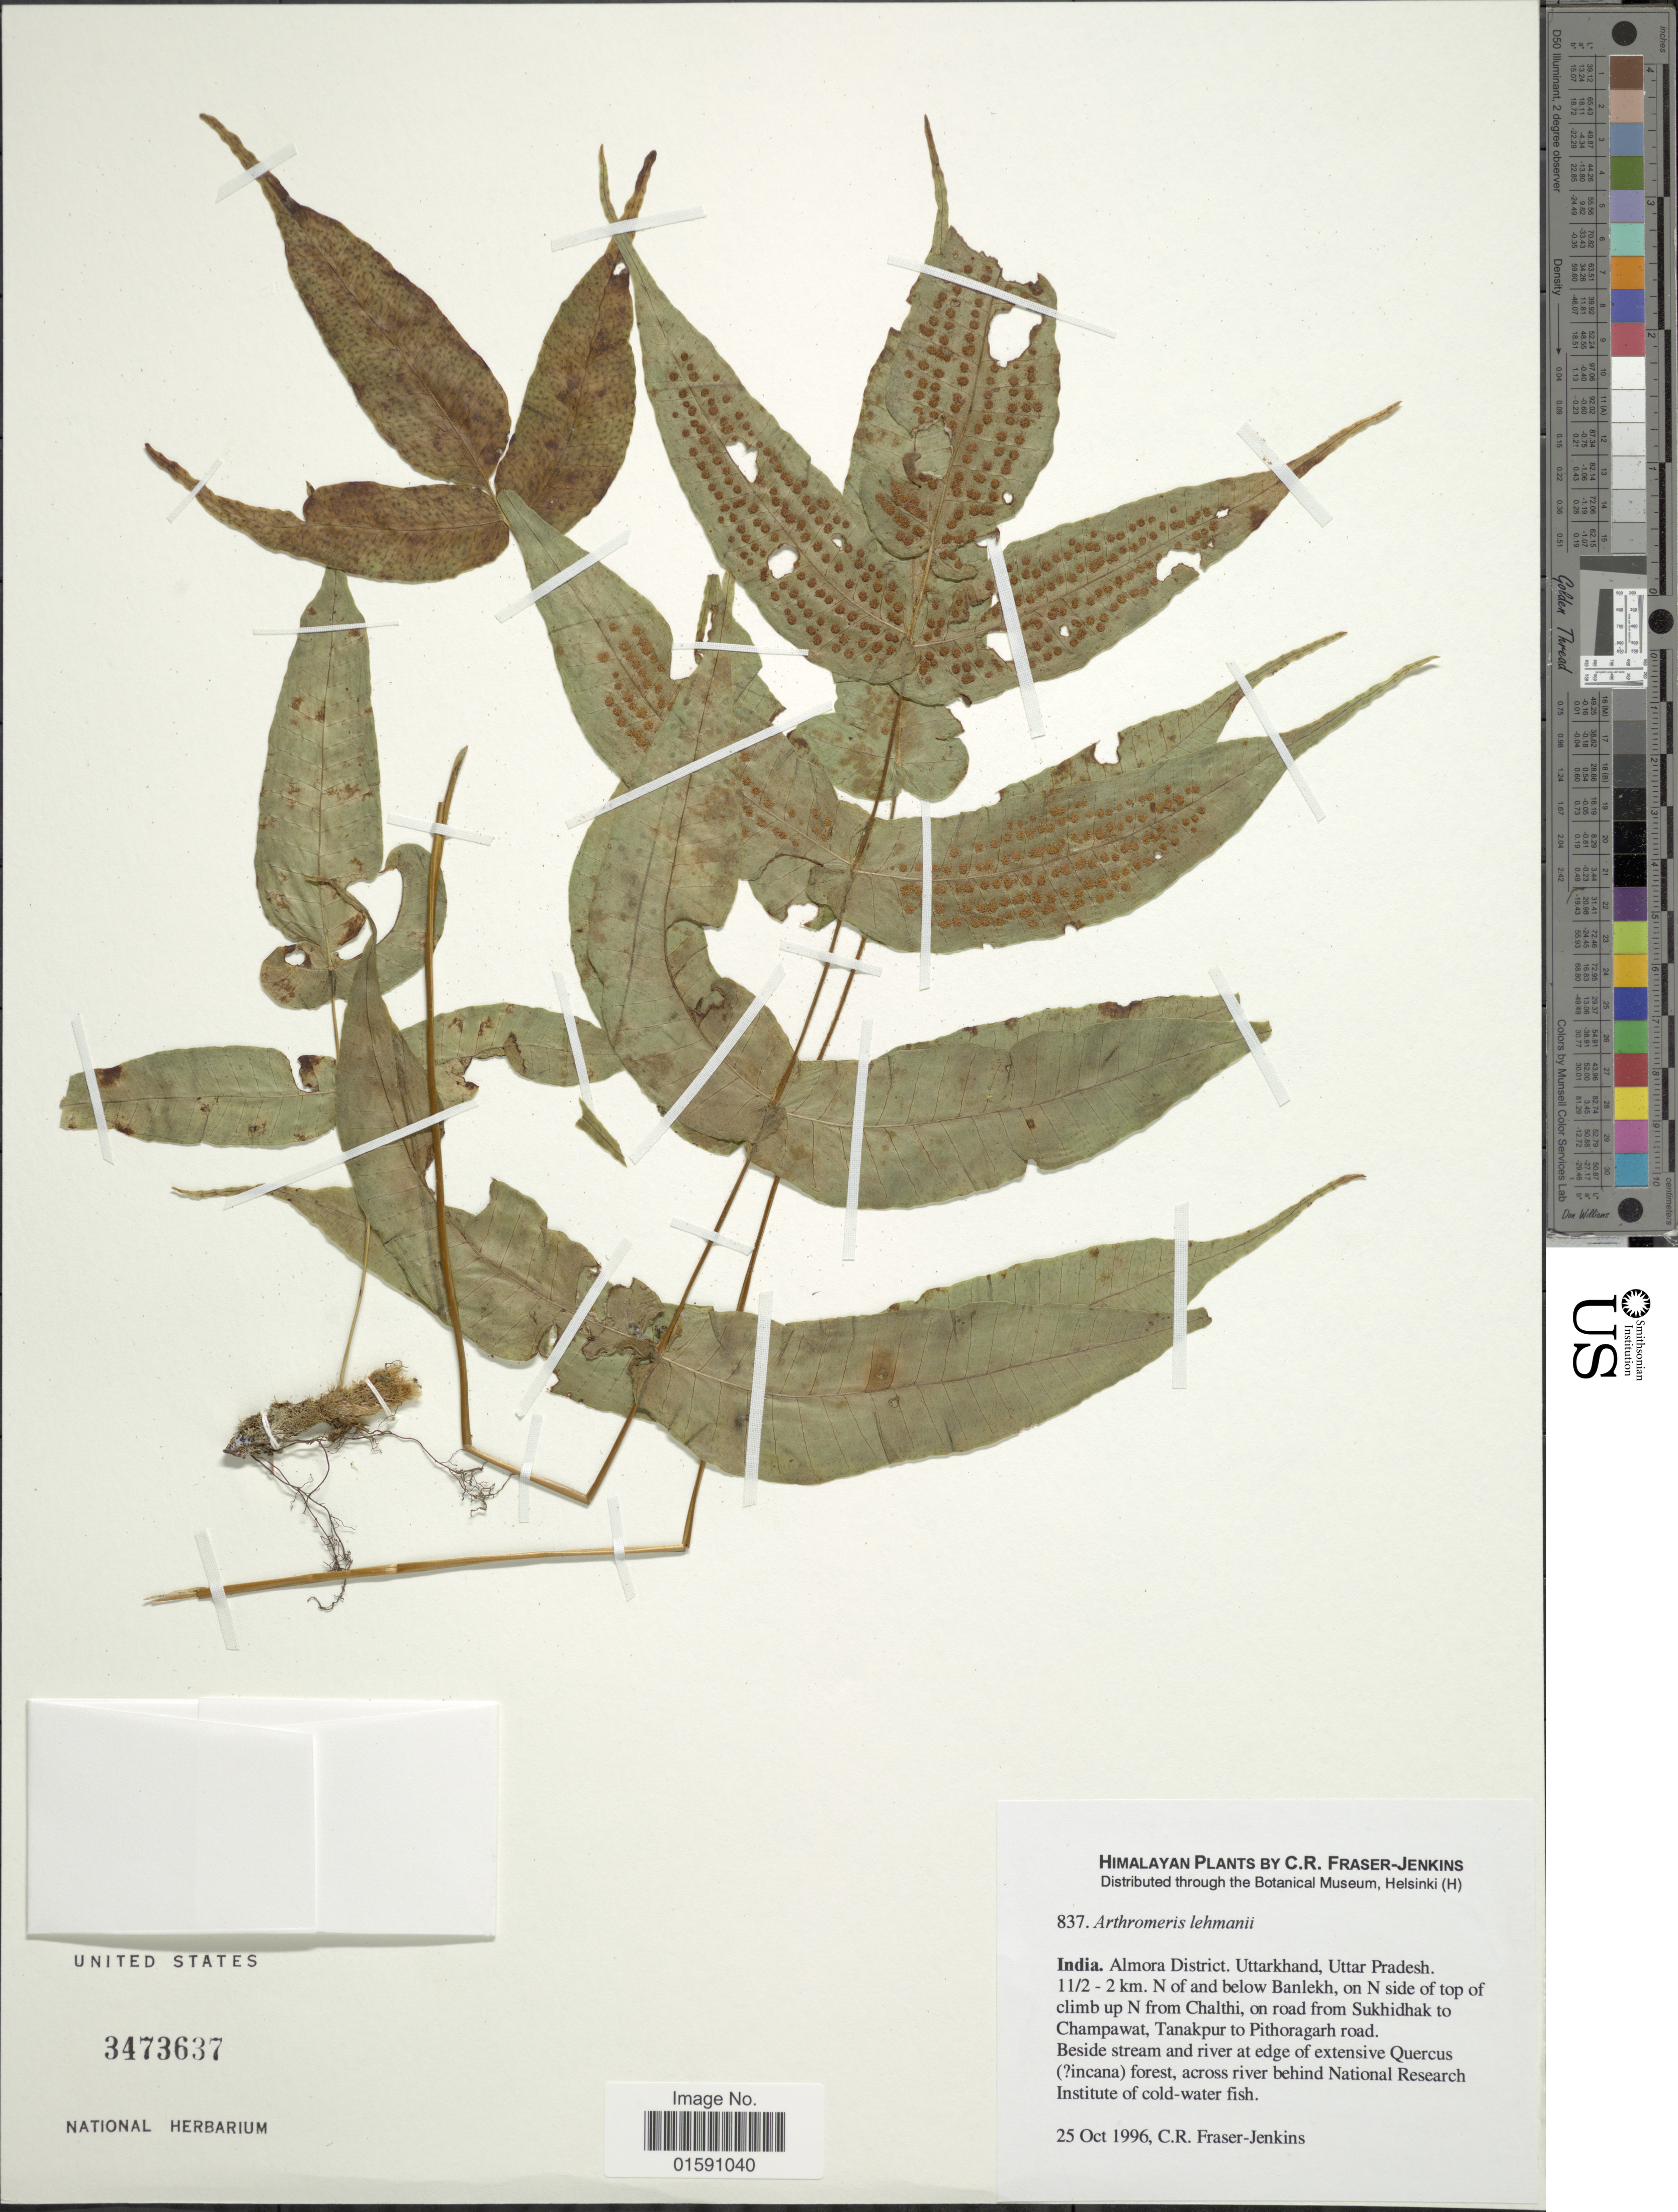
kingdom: Plantae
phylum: Tracheophyta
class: Polypodiopsida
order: Polypodiales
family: Polypodiaceae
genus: Arthromeris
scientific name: Arthromeris lehmannii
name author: (Mett.) Ching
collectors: C. R. Fraser-Jenkins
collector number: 837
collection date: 1996-10-25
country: India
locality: Almora District. Uttarkhand. Uttar Pradesh. 11/2-2 km N of and below Banlek, on N side of top of climb up N from Chalthi, on road from Sukhidhak to Champawat, Tanakpur to Pithoragarh road. Beside stream and river at edge of extensive Quercus forest, across river behind Nationla Research Institure of cold-water fish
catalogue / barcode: US 3473637